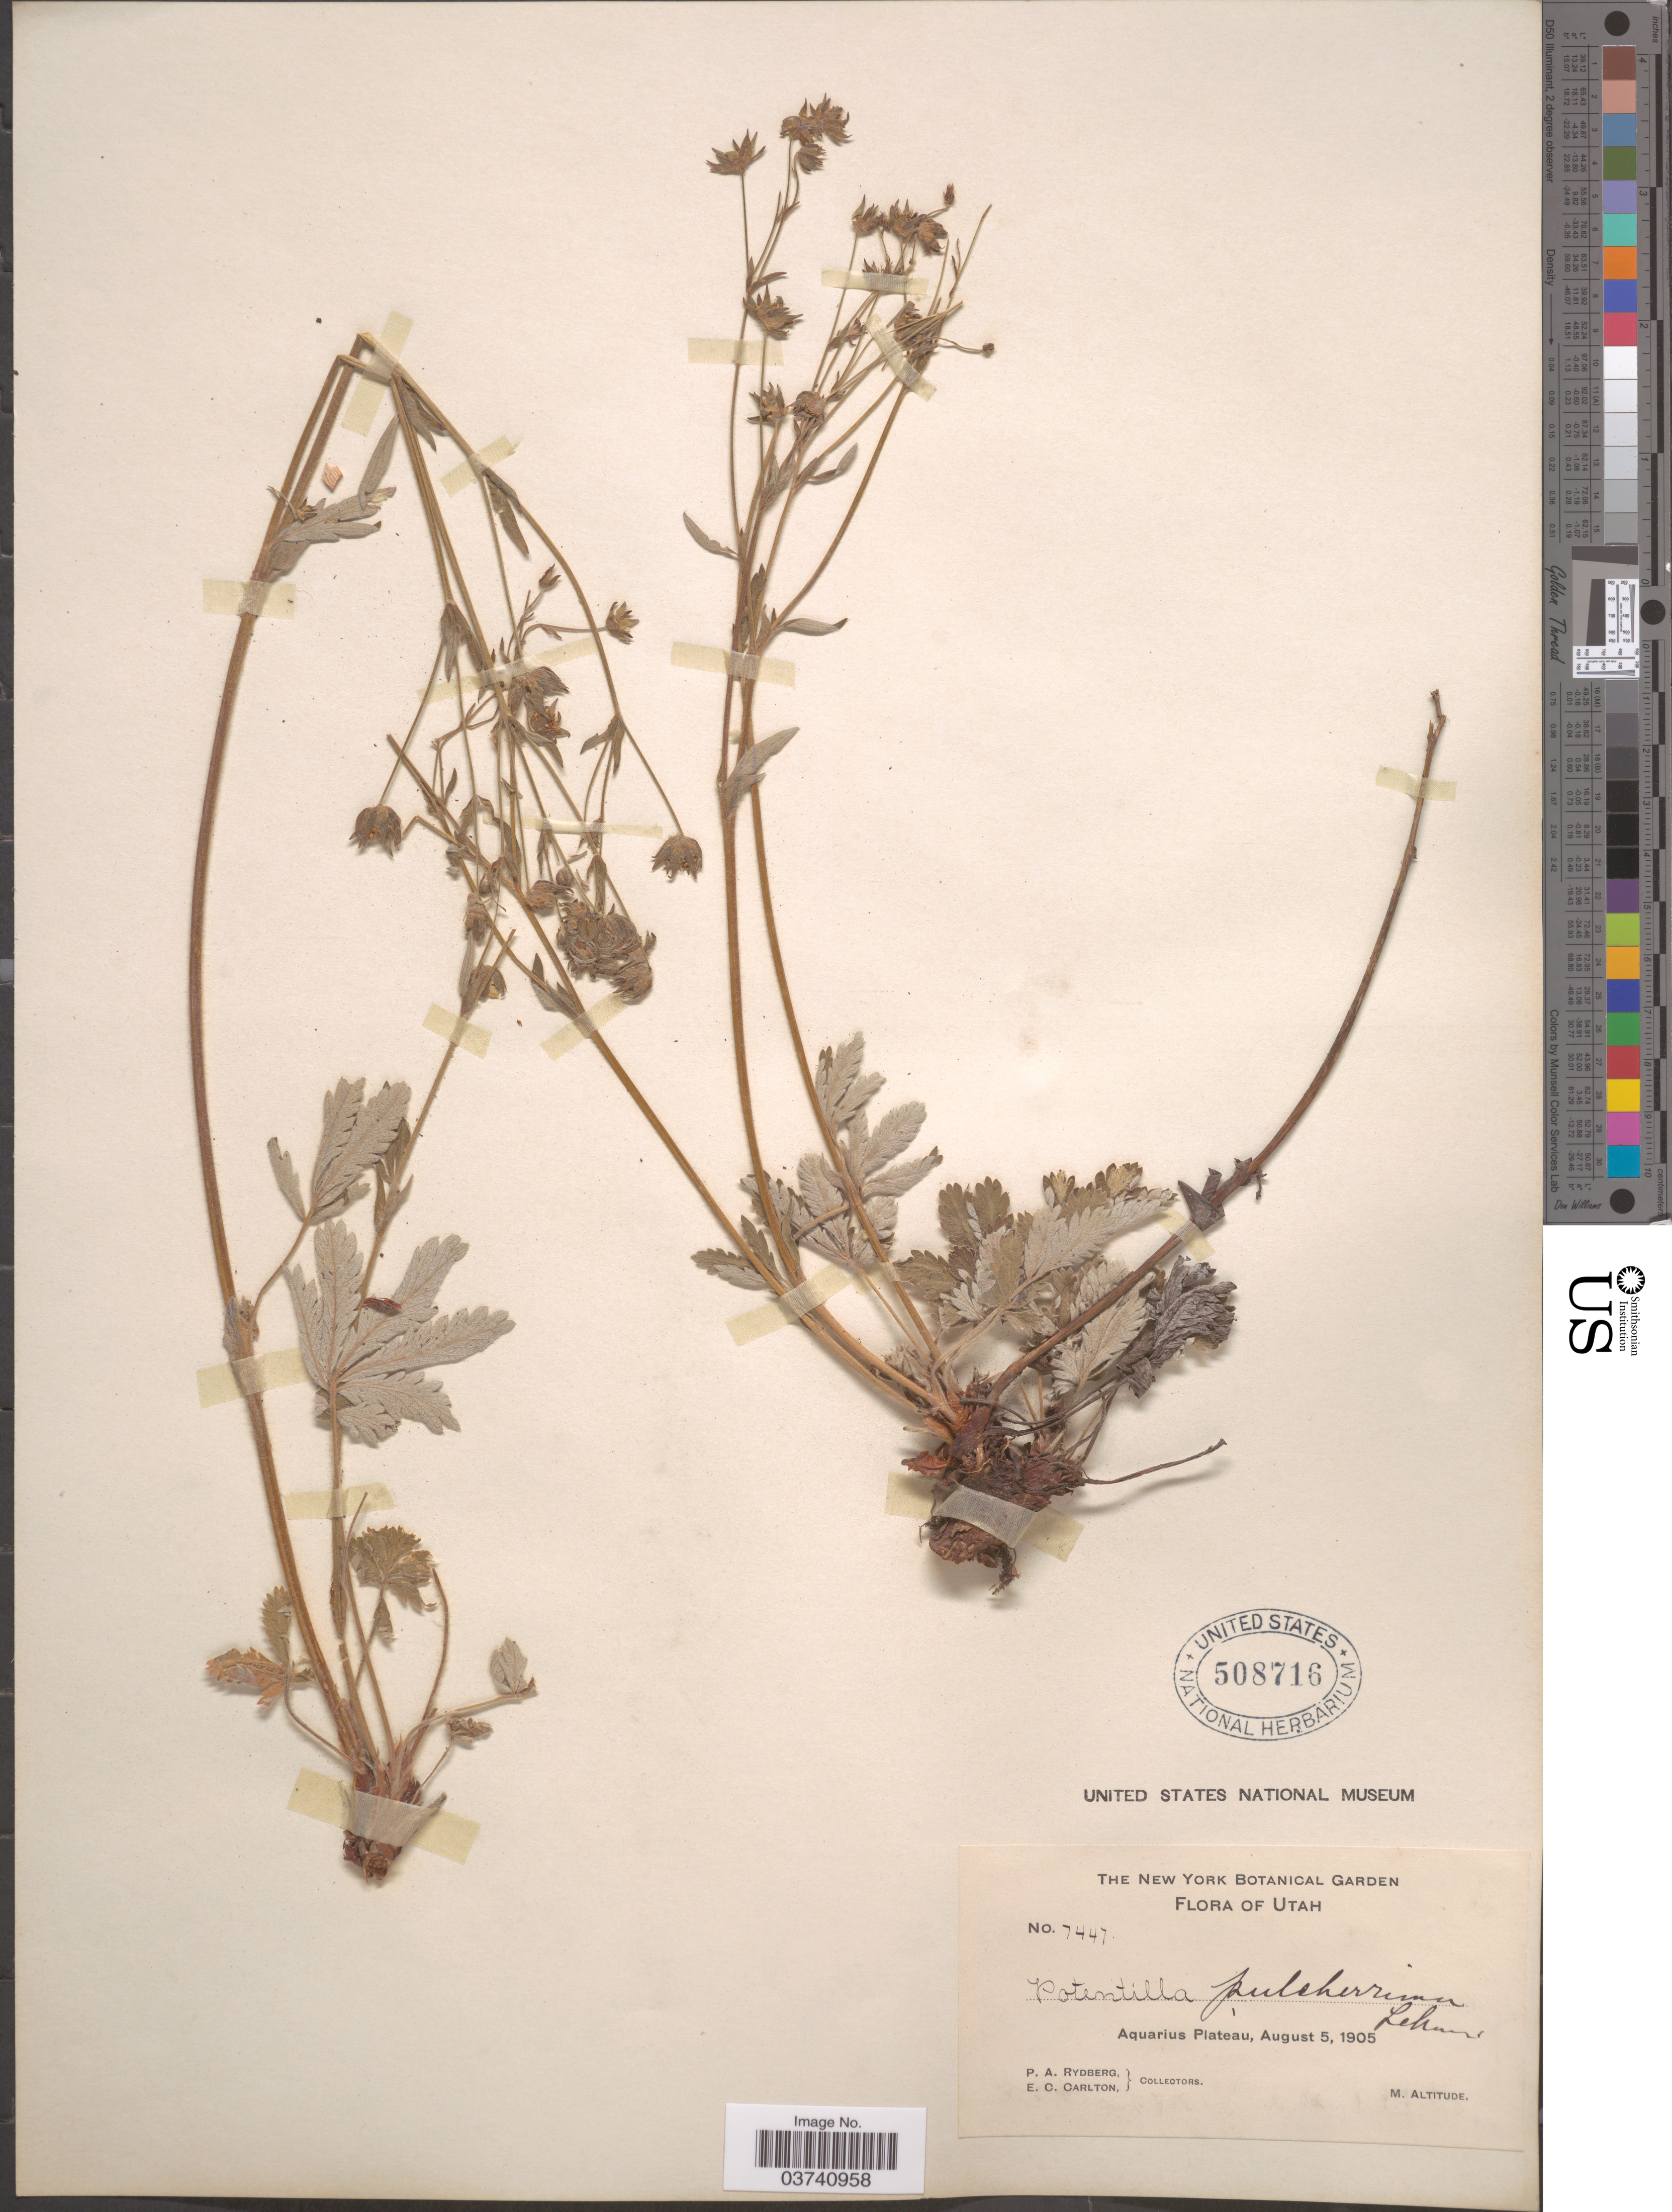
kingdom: Plantae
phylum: Tracheophyta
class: Magnoliopsida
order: Rosales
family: Rosaceae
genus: Potentilla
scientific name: Potentilla pulcherrima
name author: Lehm.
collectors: P. A. Rydberg & E. Carlton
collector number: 7447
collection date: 1905-08-05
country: United States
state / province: Utah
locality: Aquarius Plateau.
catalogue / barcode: US 508716